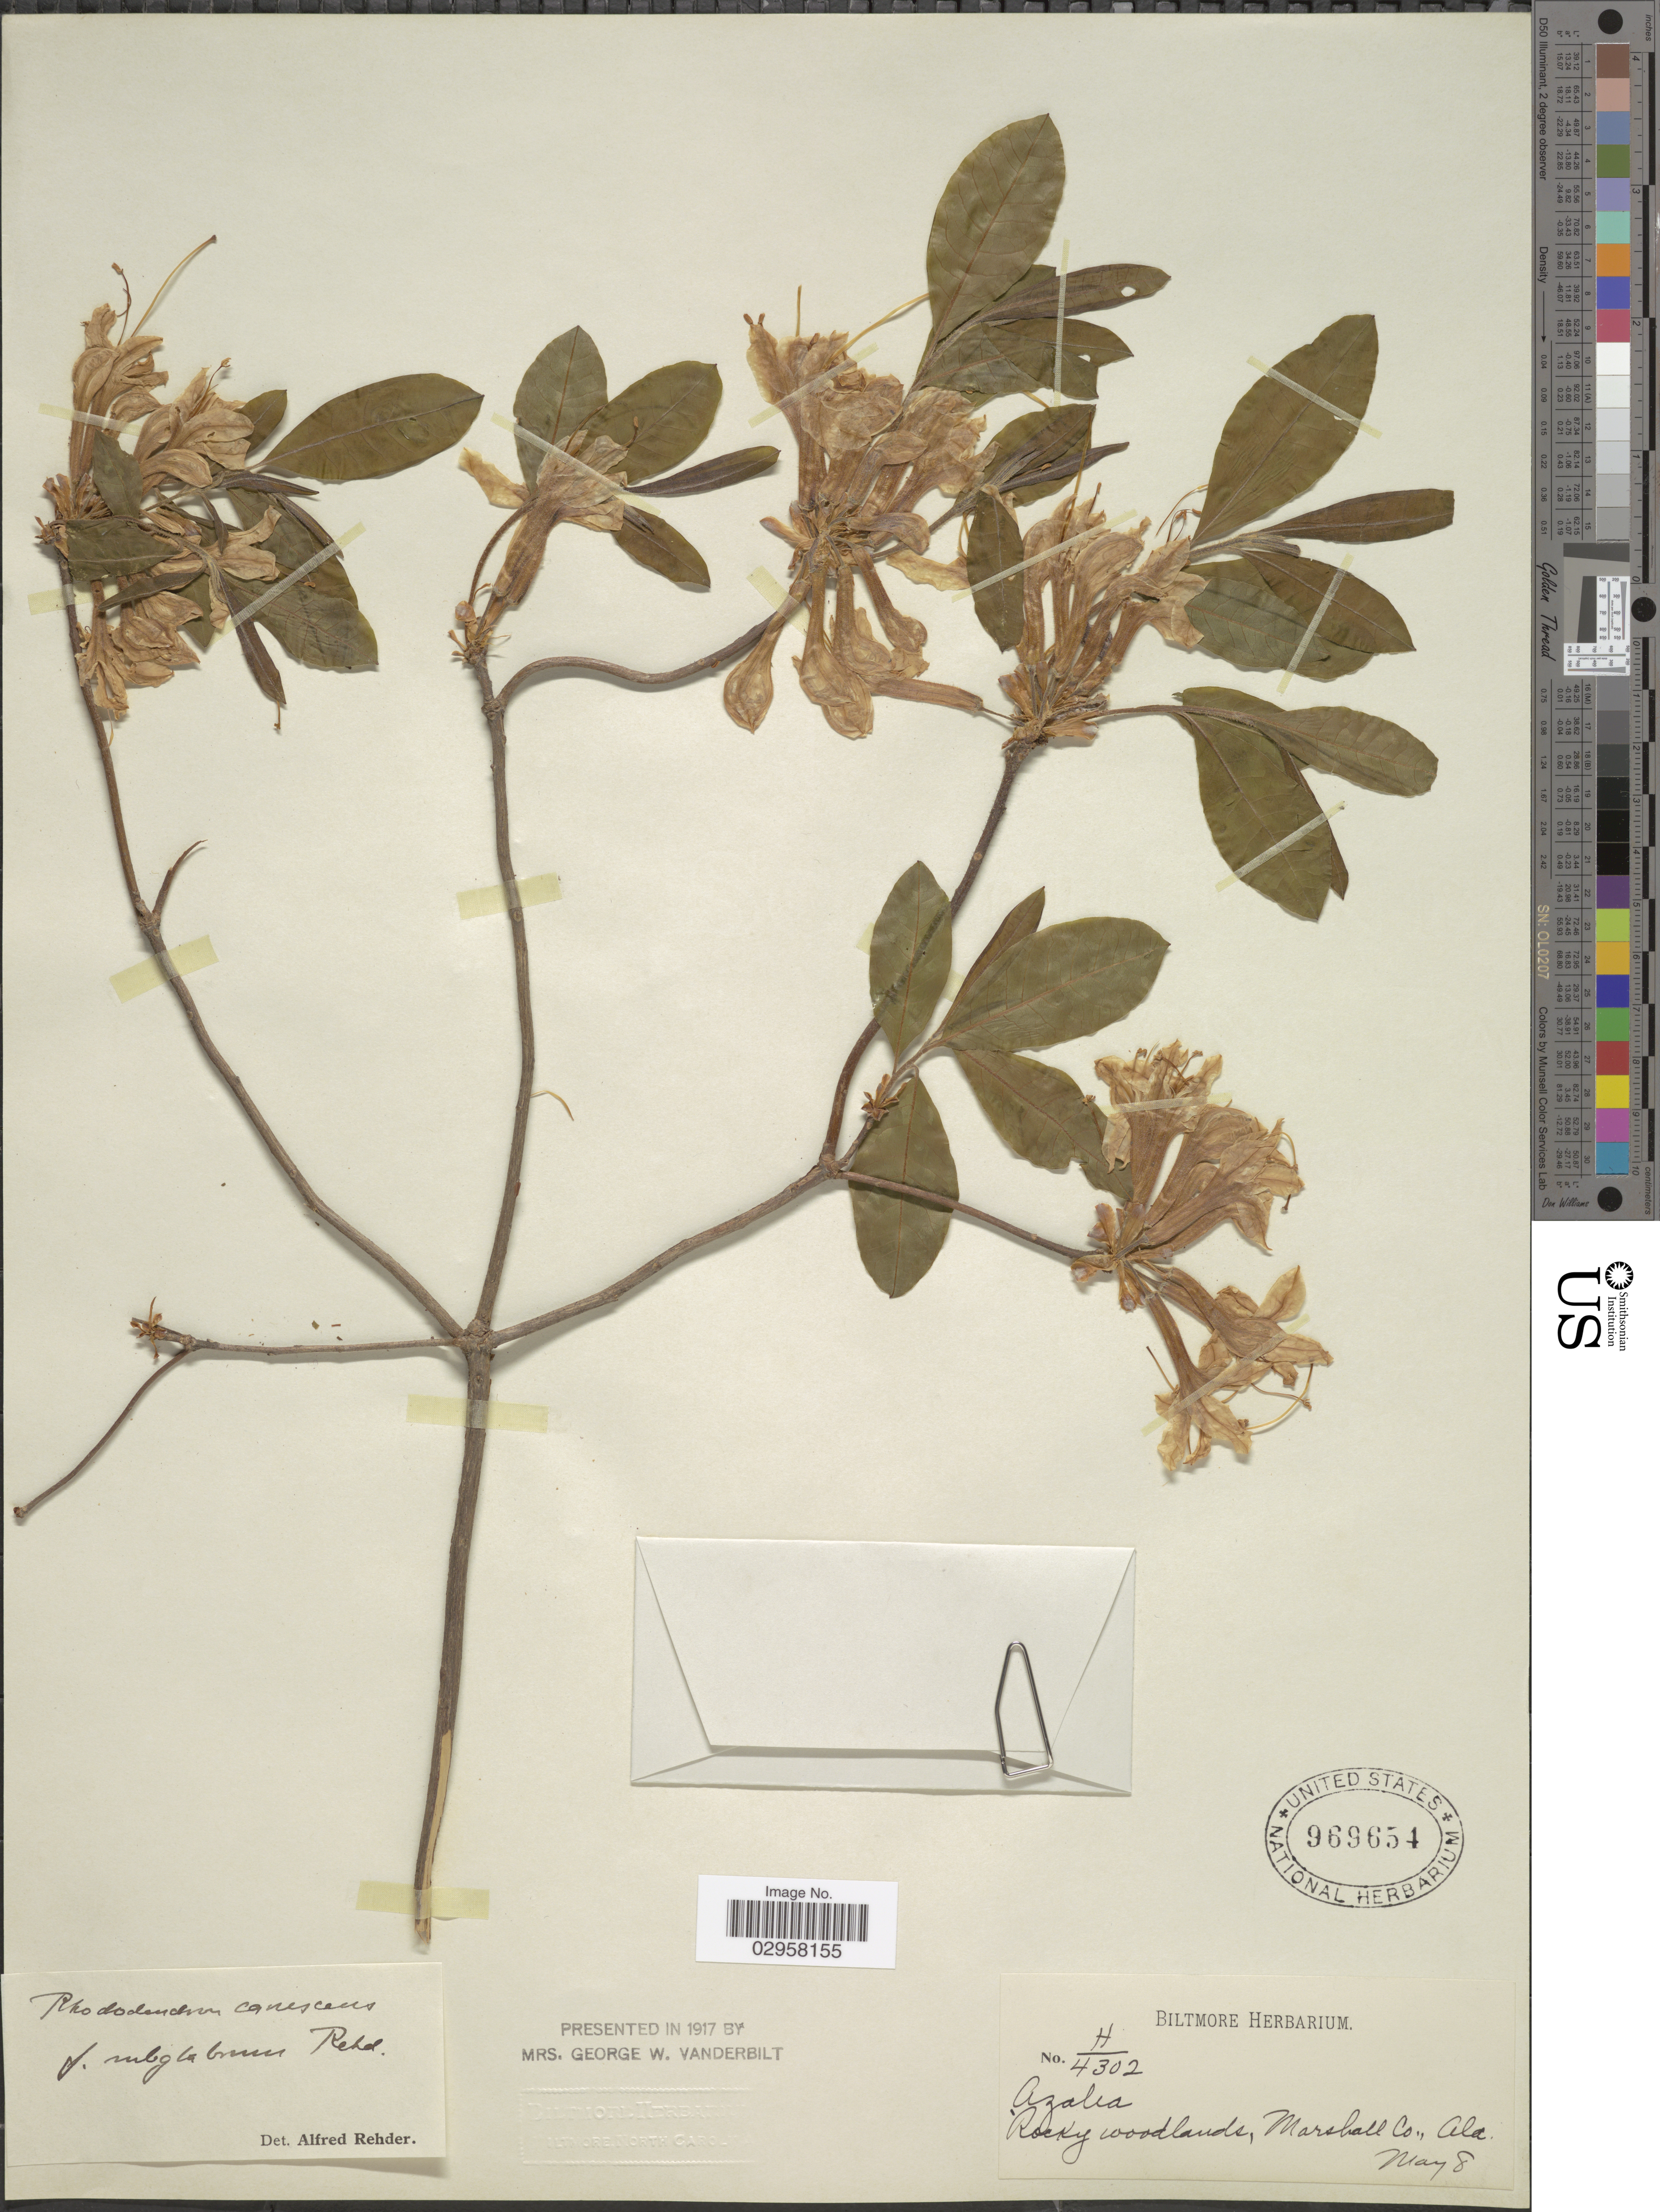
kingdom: Plantae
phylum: Tracheophyta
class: Magnoliopsida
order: Ericales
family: Ericaceae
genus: Rhododendron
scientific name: Rhododendron canescens f. subglabrum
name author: Rehder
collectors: ex herb. Biltmore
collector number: H/4302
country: United States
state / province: Alabama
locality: Rocky woodlands, Marshall Co.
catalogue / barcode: US 969654